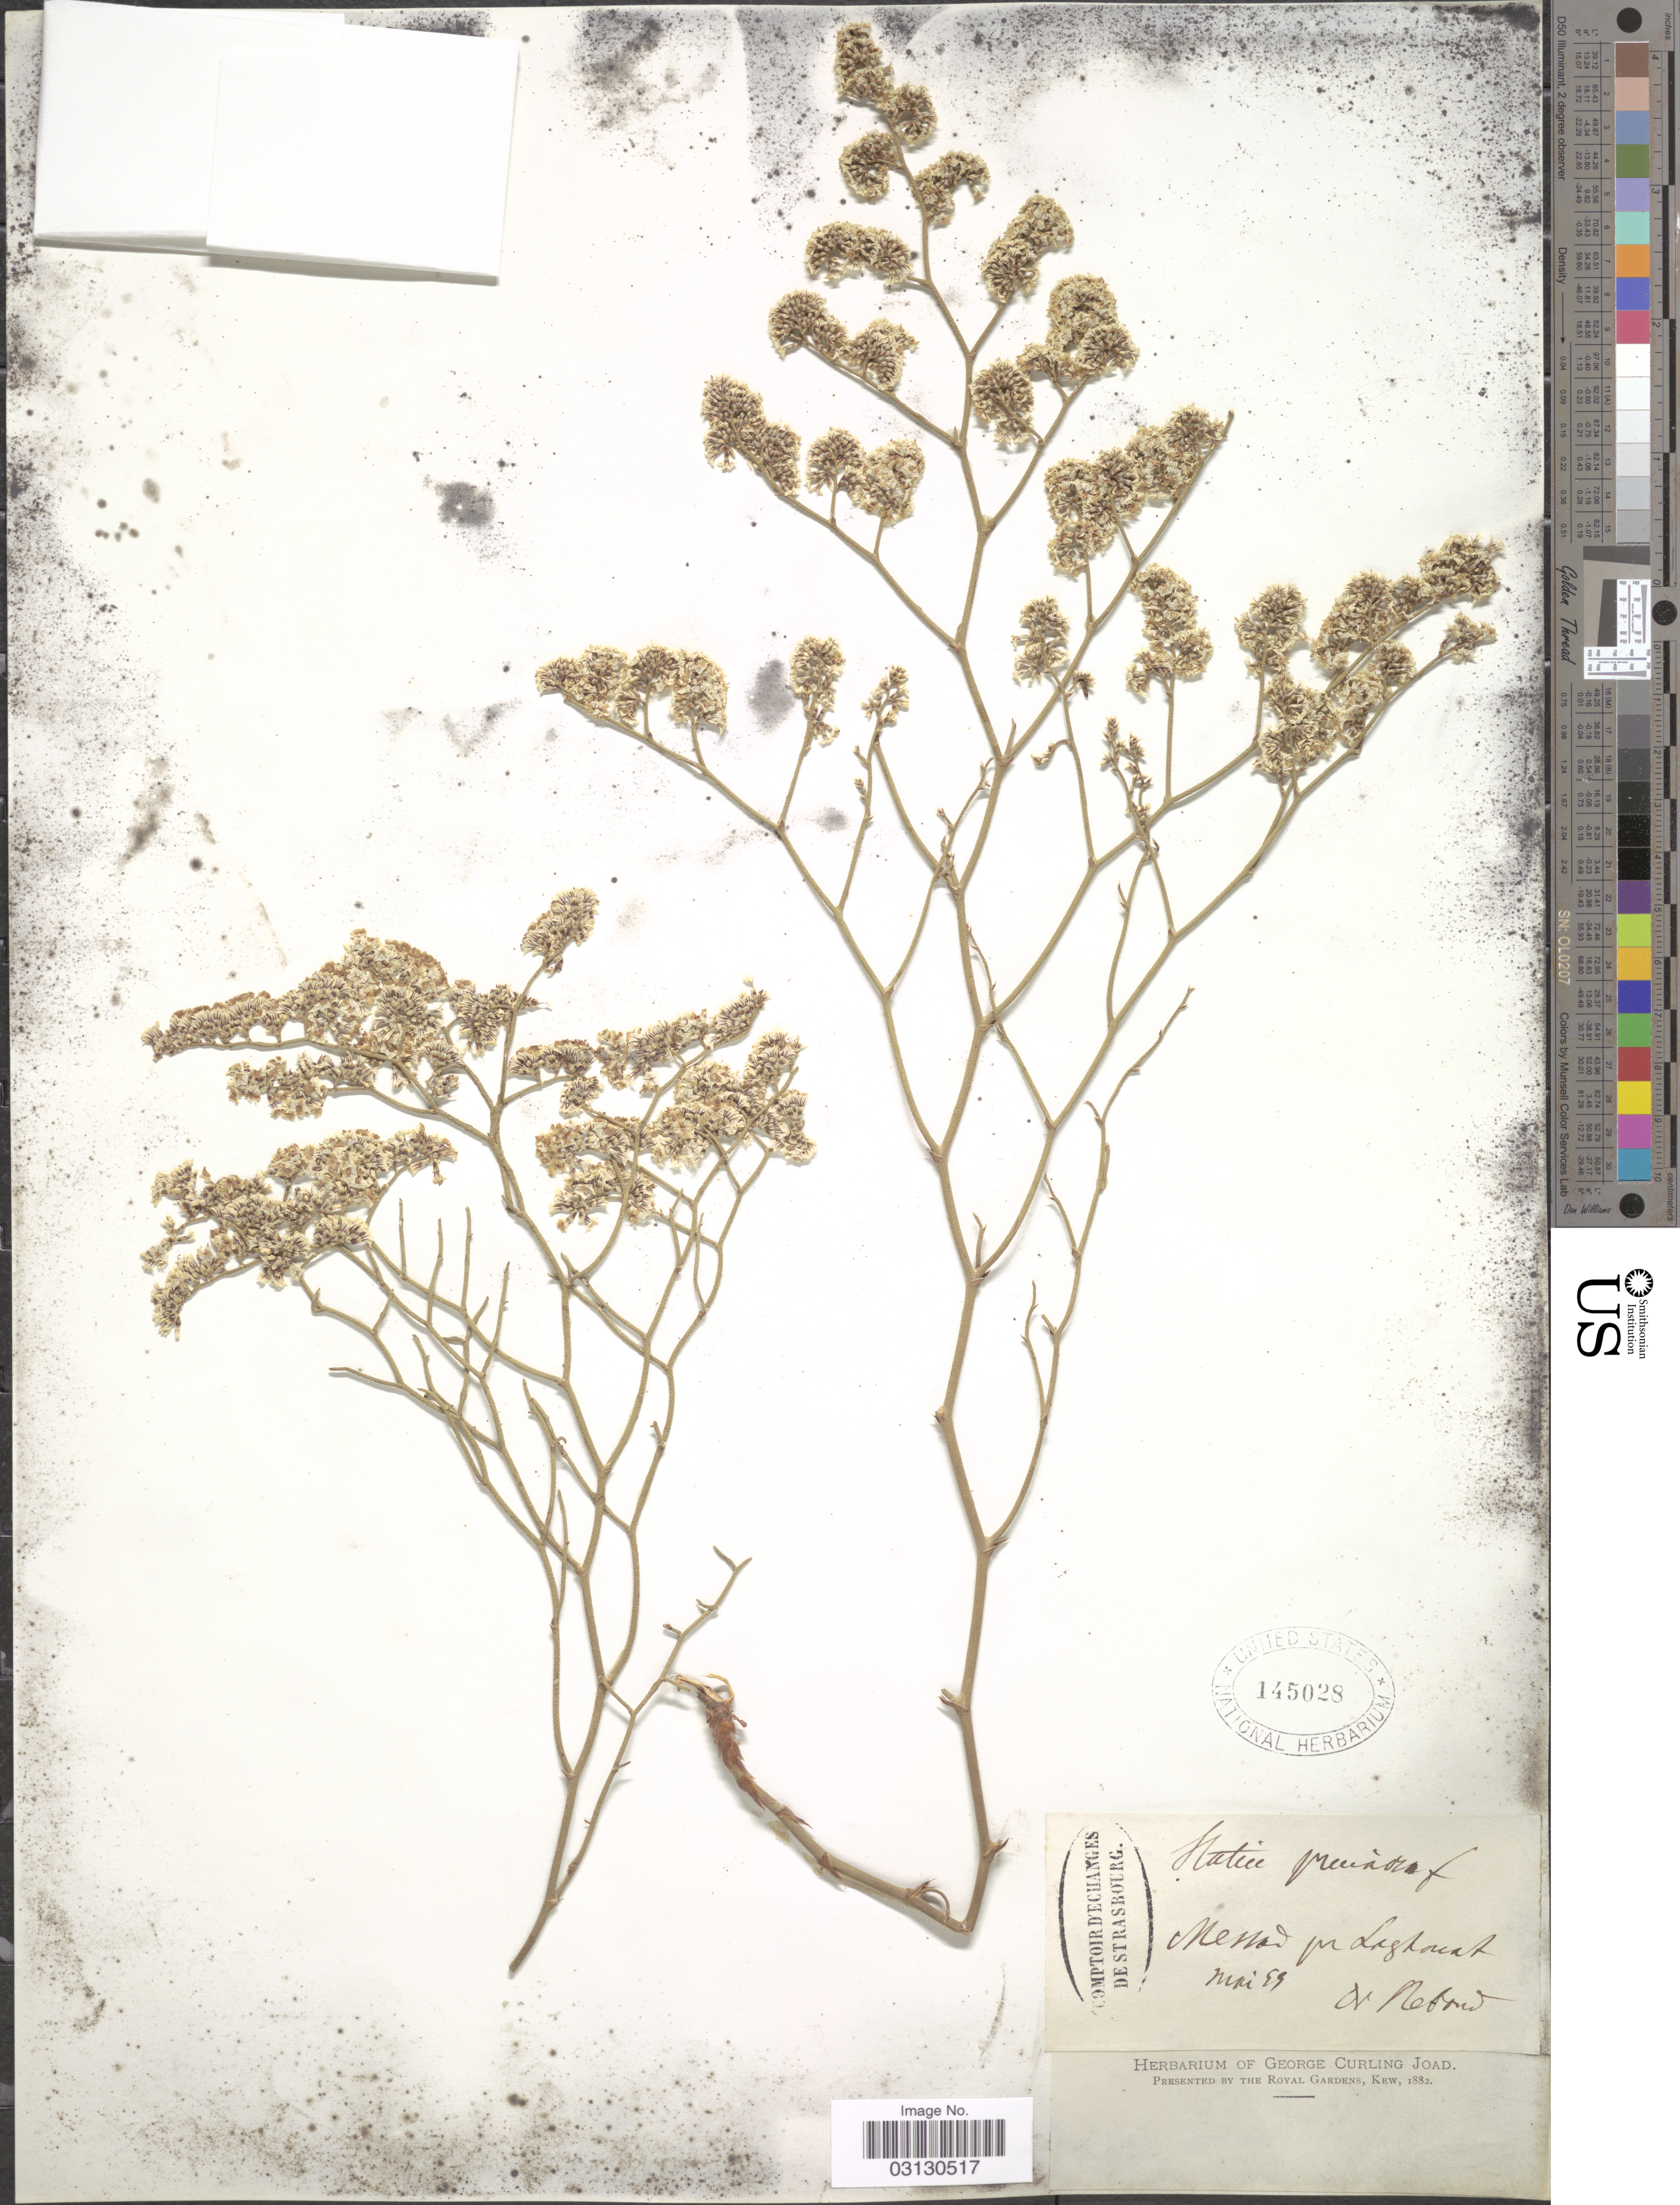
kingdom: Plantae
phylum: Tracheophyta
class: Magnoliopsida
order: Caryophyllales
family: Plumbaginaceae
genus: Limonium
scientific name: Limonium pruinosum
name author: (L.) Chaz.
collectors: Nebond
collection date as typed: Transcribed d/m/y: /5/99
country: Algeria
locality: Messod pr Laghouat.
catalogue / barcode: US 145028